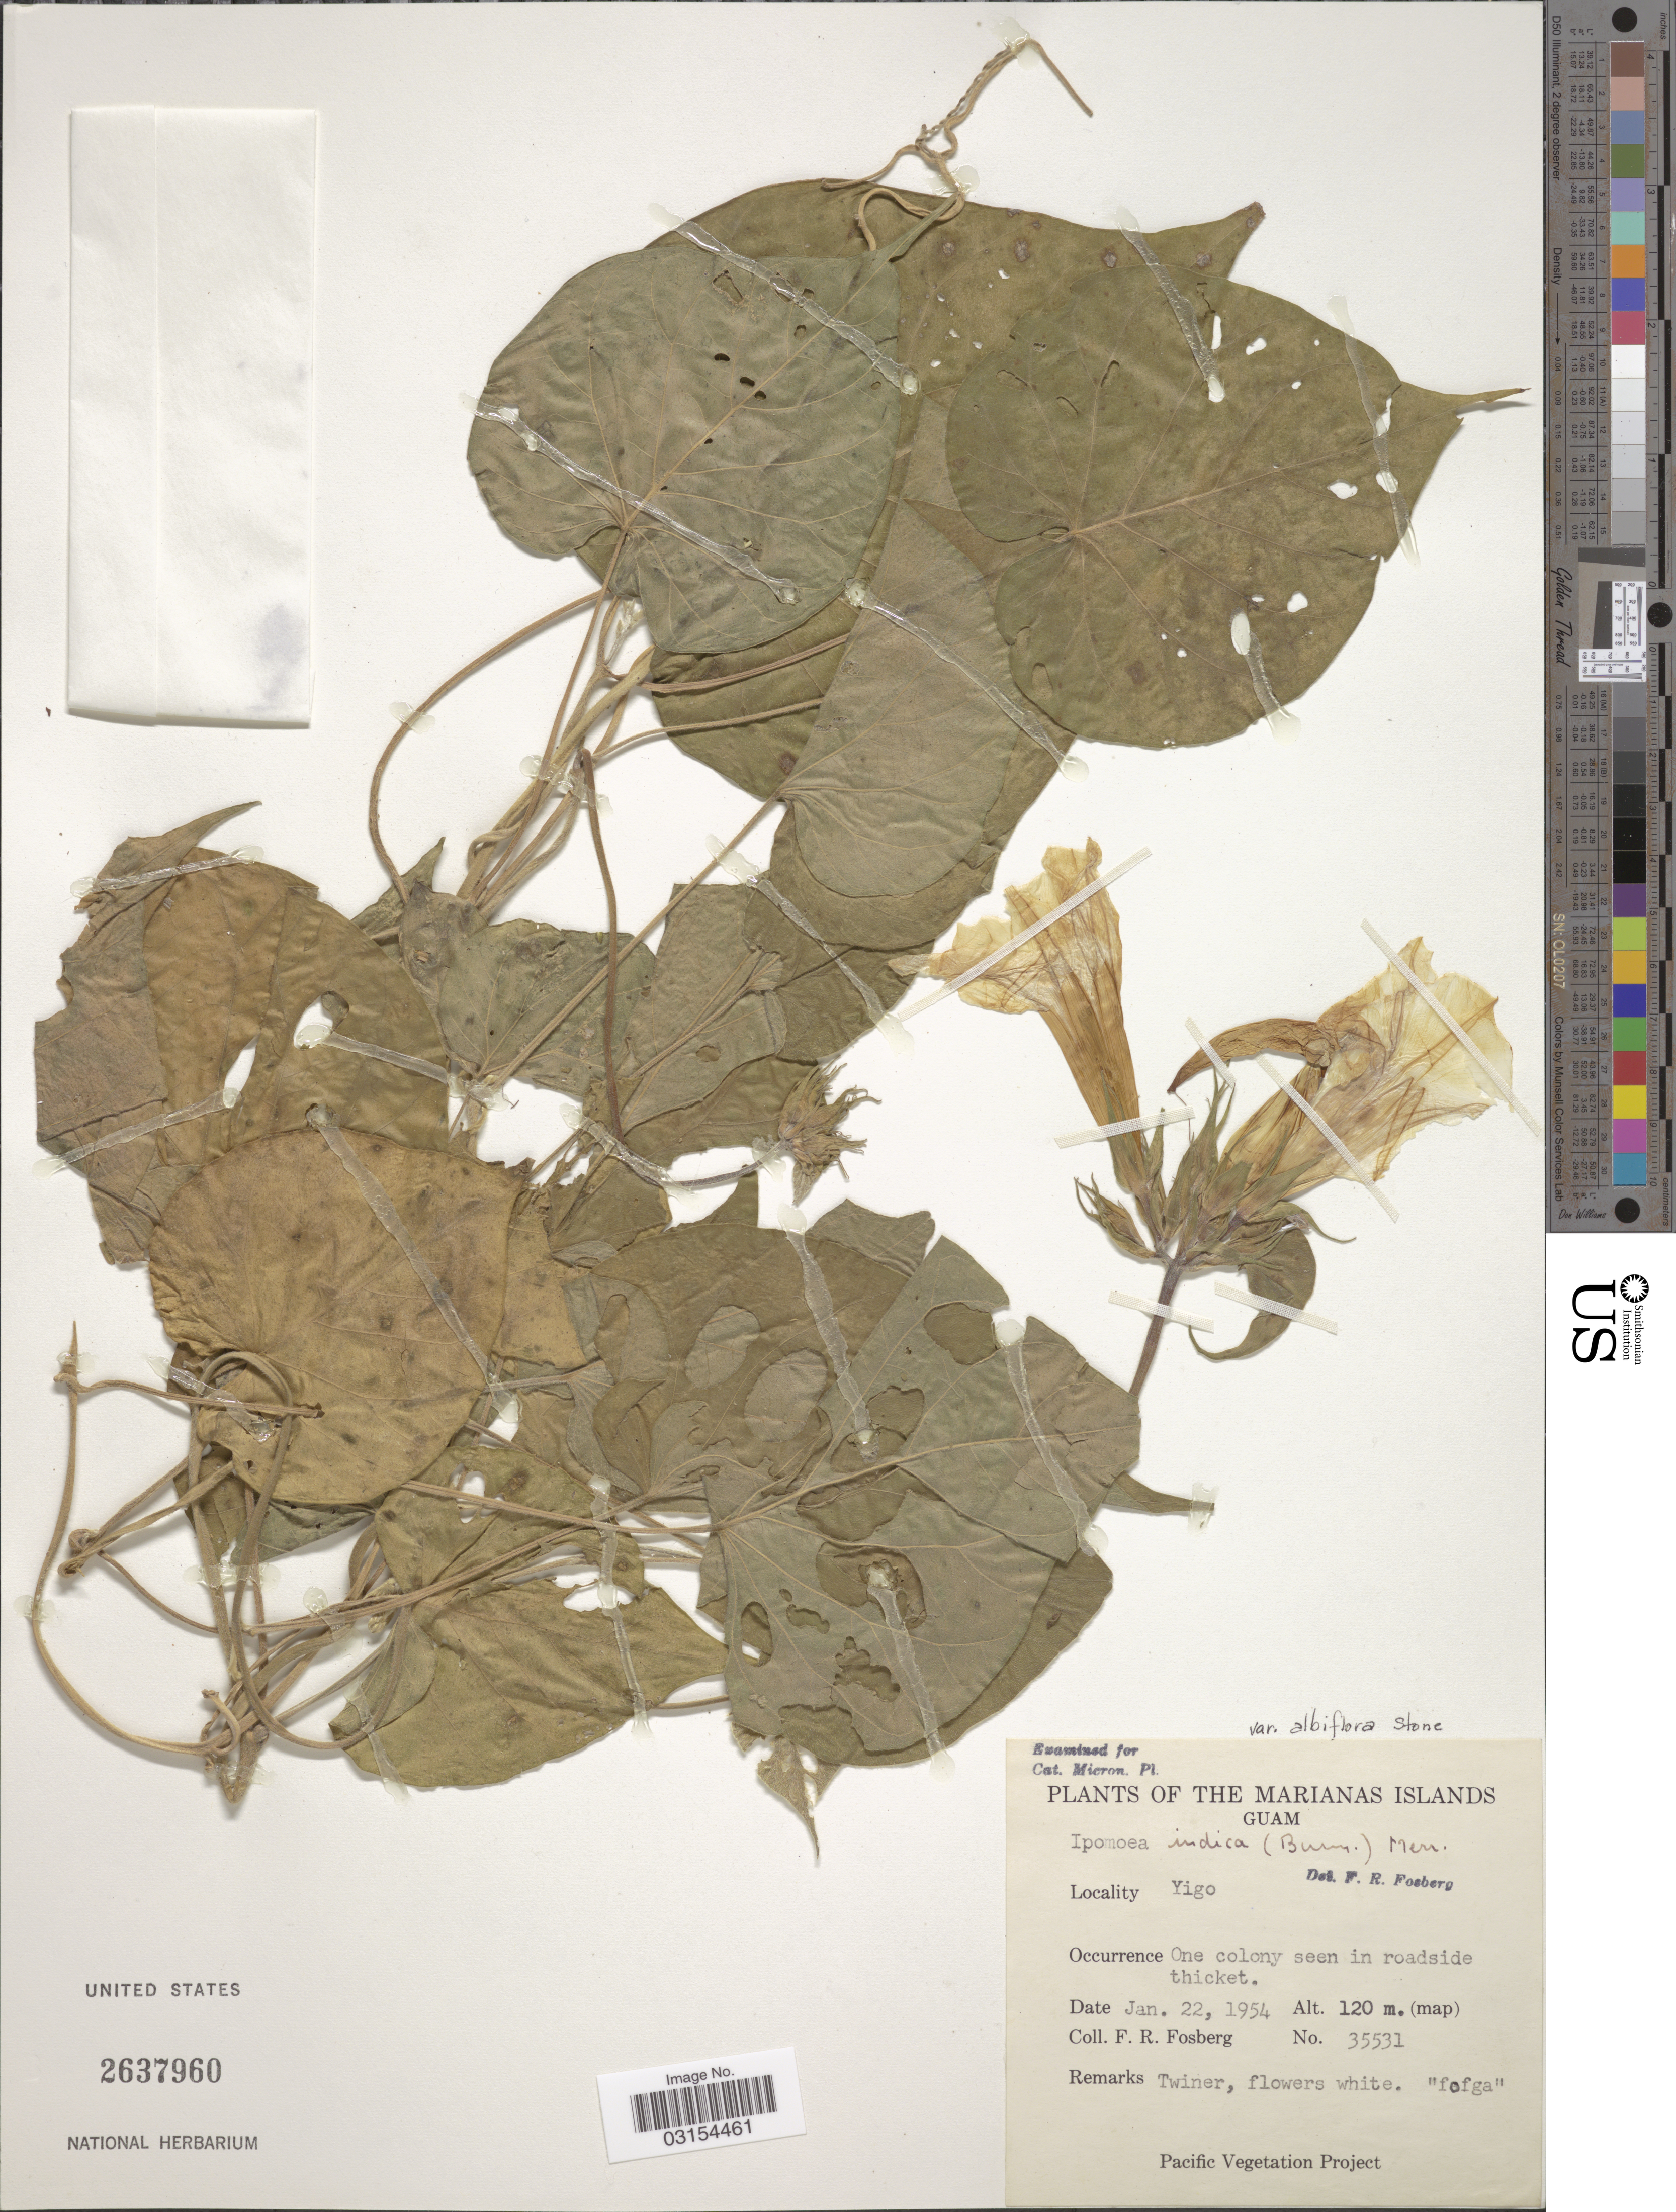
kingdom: Plantae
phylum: Tracheophyta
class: Magnoliopsida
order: Solanales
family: Convolvulaceae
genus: Ipomoea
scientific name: Ipomoea indica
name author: (Burm.) Merr.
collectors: F. R. Fosberg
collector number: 35531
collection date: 1954-01-22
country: Guam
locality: Marianas Islands. Yigo.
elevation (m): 120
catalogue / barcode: US 2637960